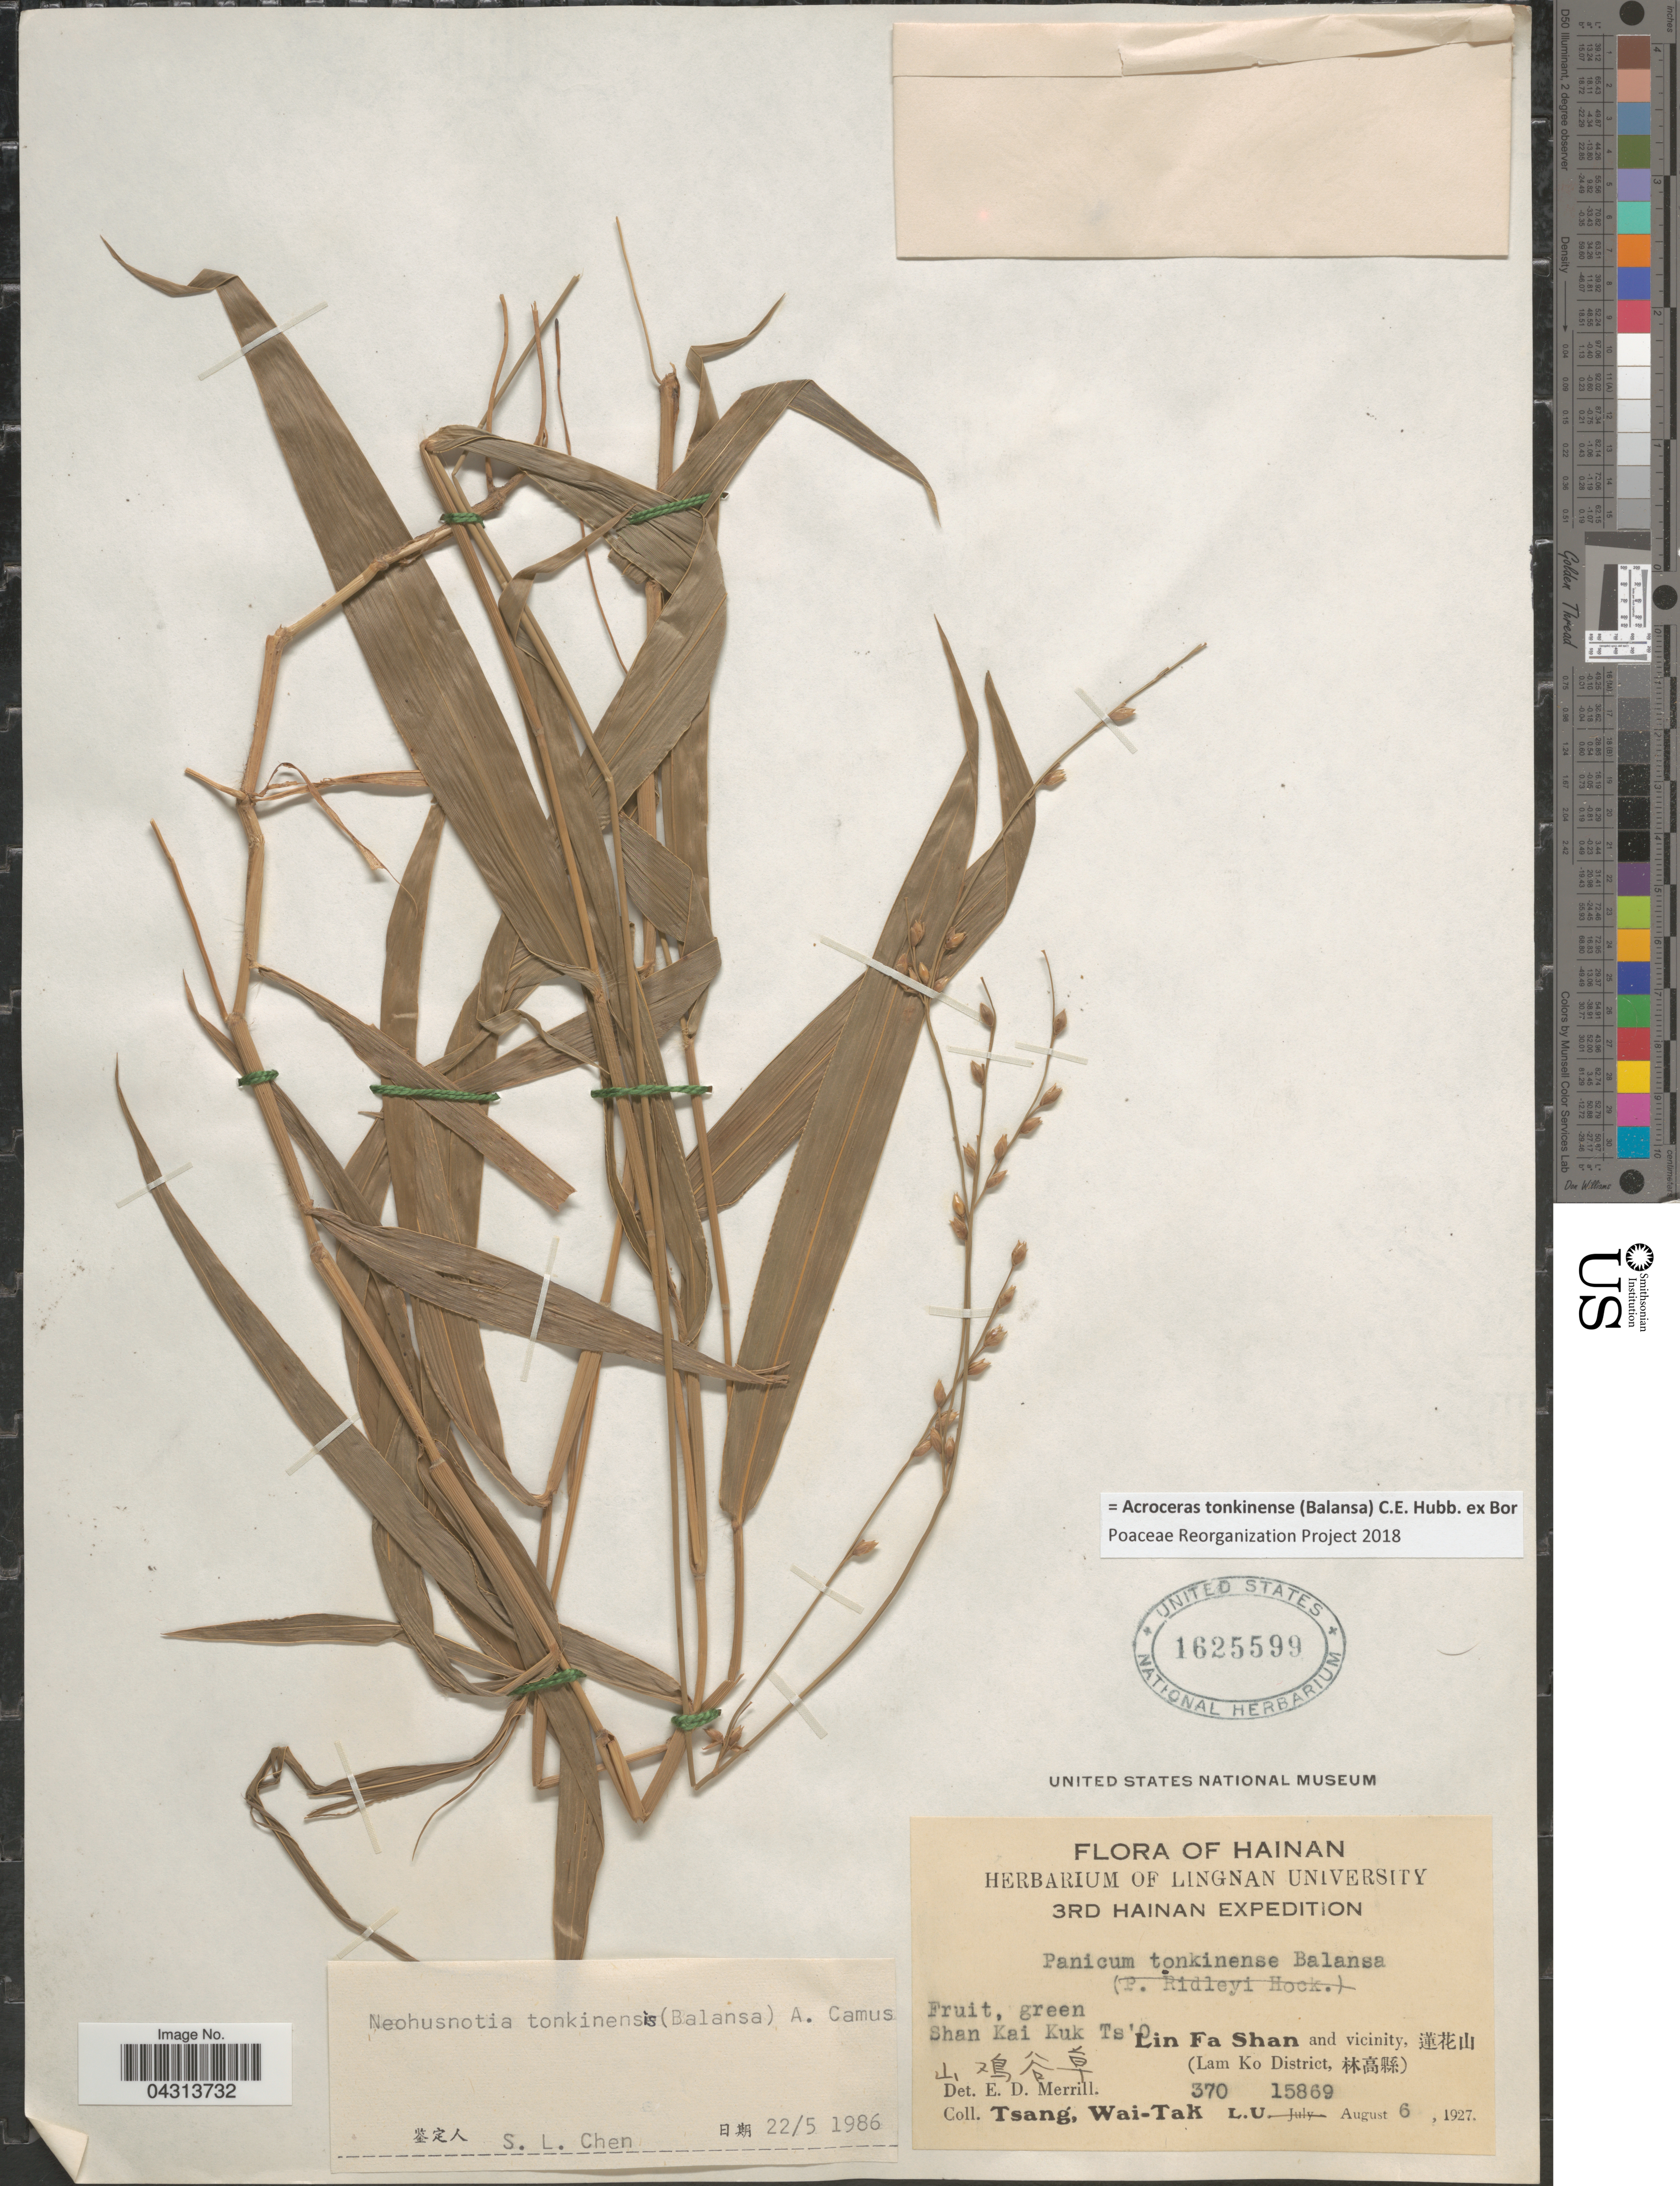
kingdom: Plantae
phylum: Tracheophyta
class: Liliopsida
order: Poales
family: Poaceae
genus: Acroceras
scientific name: Acroceras tonkinense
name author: (Balansa) C.E. Hubb. ex Bor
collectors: W. T. Tsang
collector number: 370L.U.15869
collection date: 1927-08-06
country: China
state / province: Hainan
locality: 3rd Hainan E[Foreign script]pedition. Shan Kai Kuk Ts'O. Lin Fa Shan and vicinity, [Foreign script] (Lam Ko District, [Foreign script]).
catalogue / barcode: US 1625599